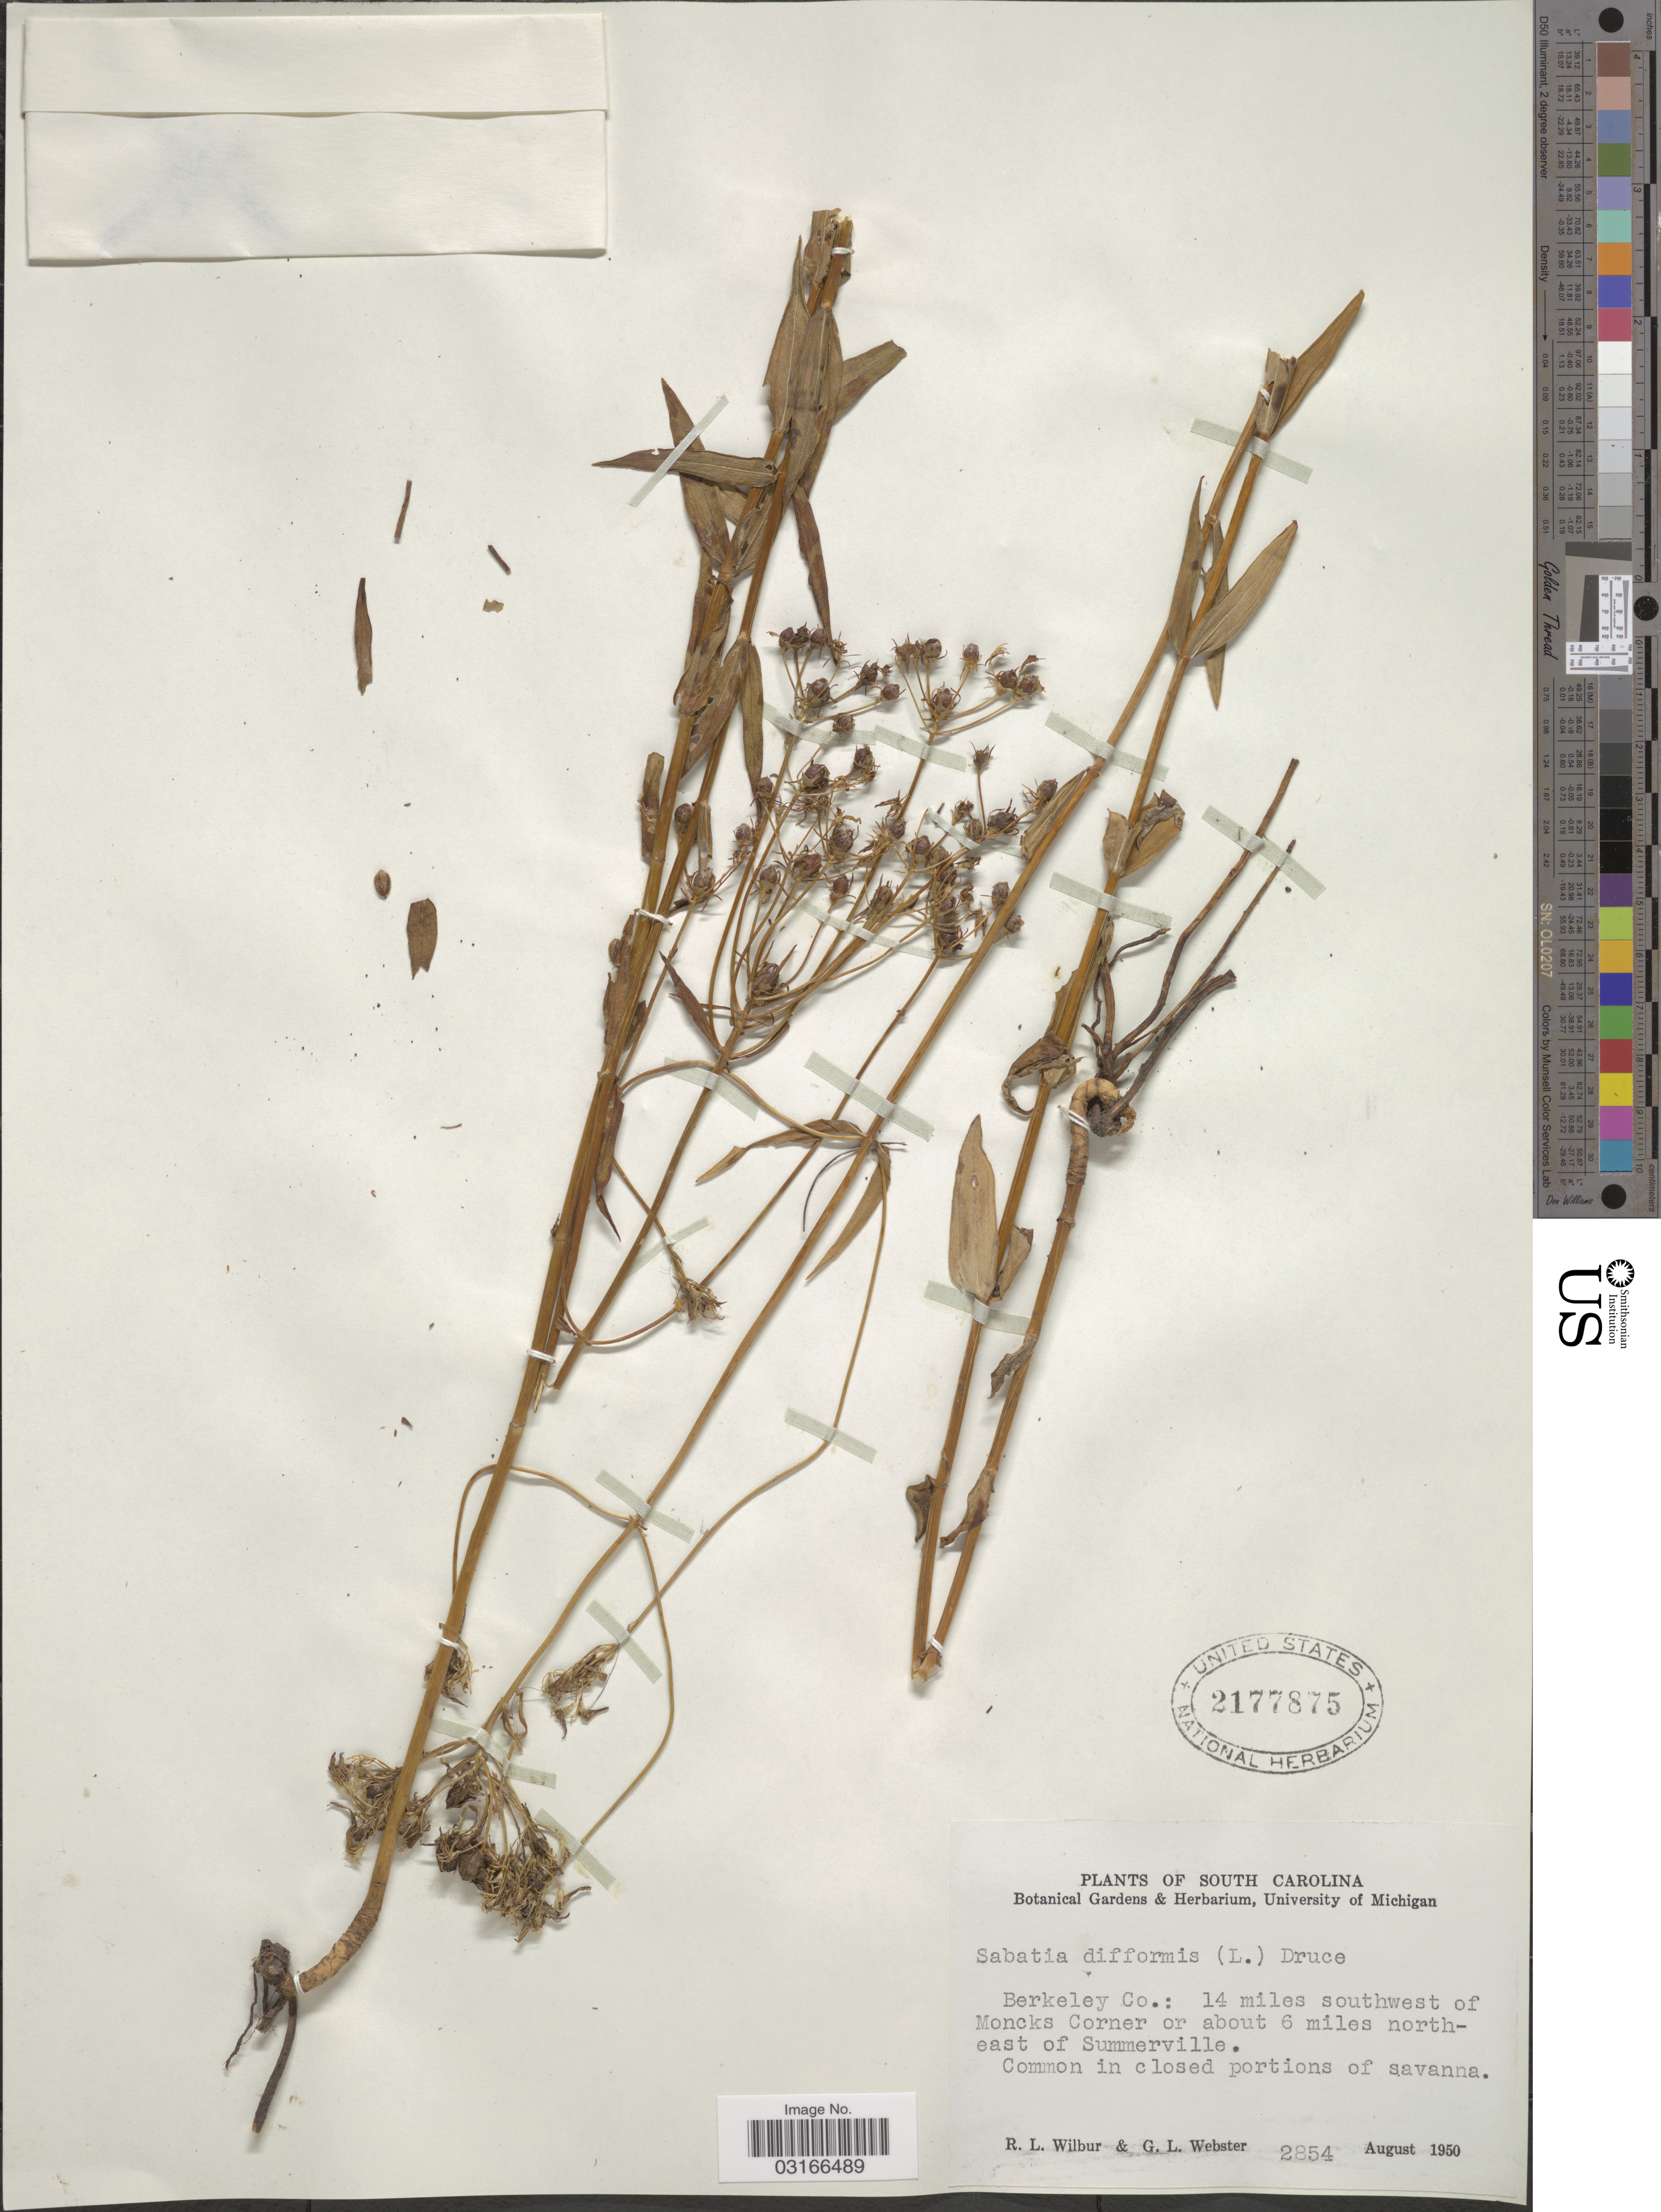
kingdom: Plantae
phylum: Tracheophyta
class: Magnoliopsida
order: Gentianales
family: Gentianaceae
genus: Sabatia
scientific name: Sabatia difformis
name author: (L.) Druce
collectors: R. L. Wilbur & G. L. Webster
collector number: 2854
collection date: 1950-08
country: United States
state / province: South Carolina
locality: Berkeley Co.: 14 miles southwest of Moncks Corner or about 6 miles northeast of Summerville.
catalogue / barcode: US 2177875